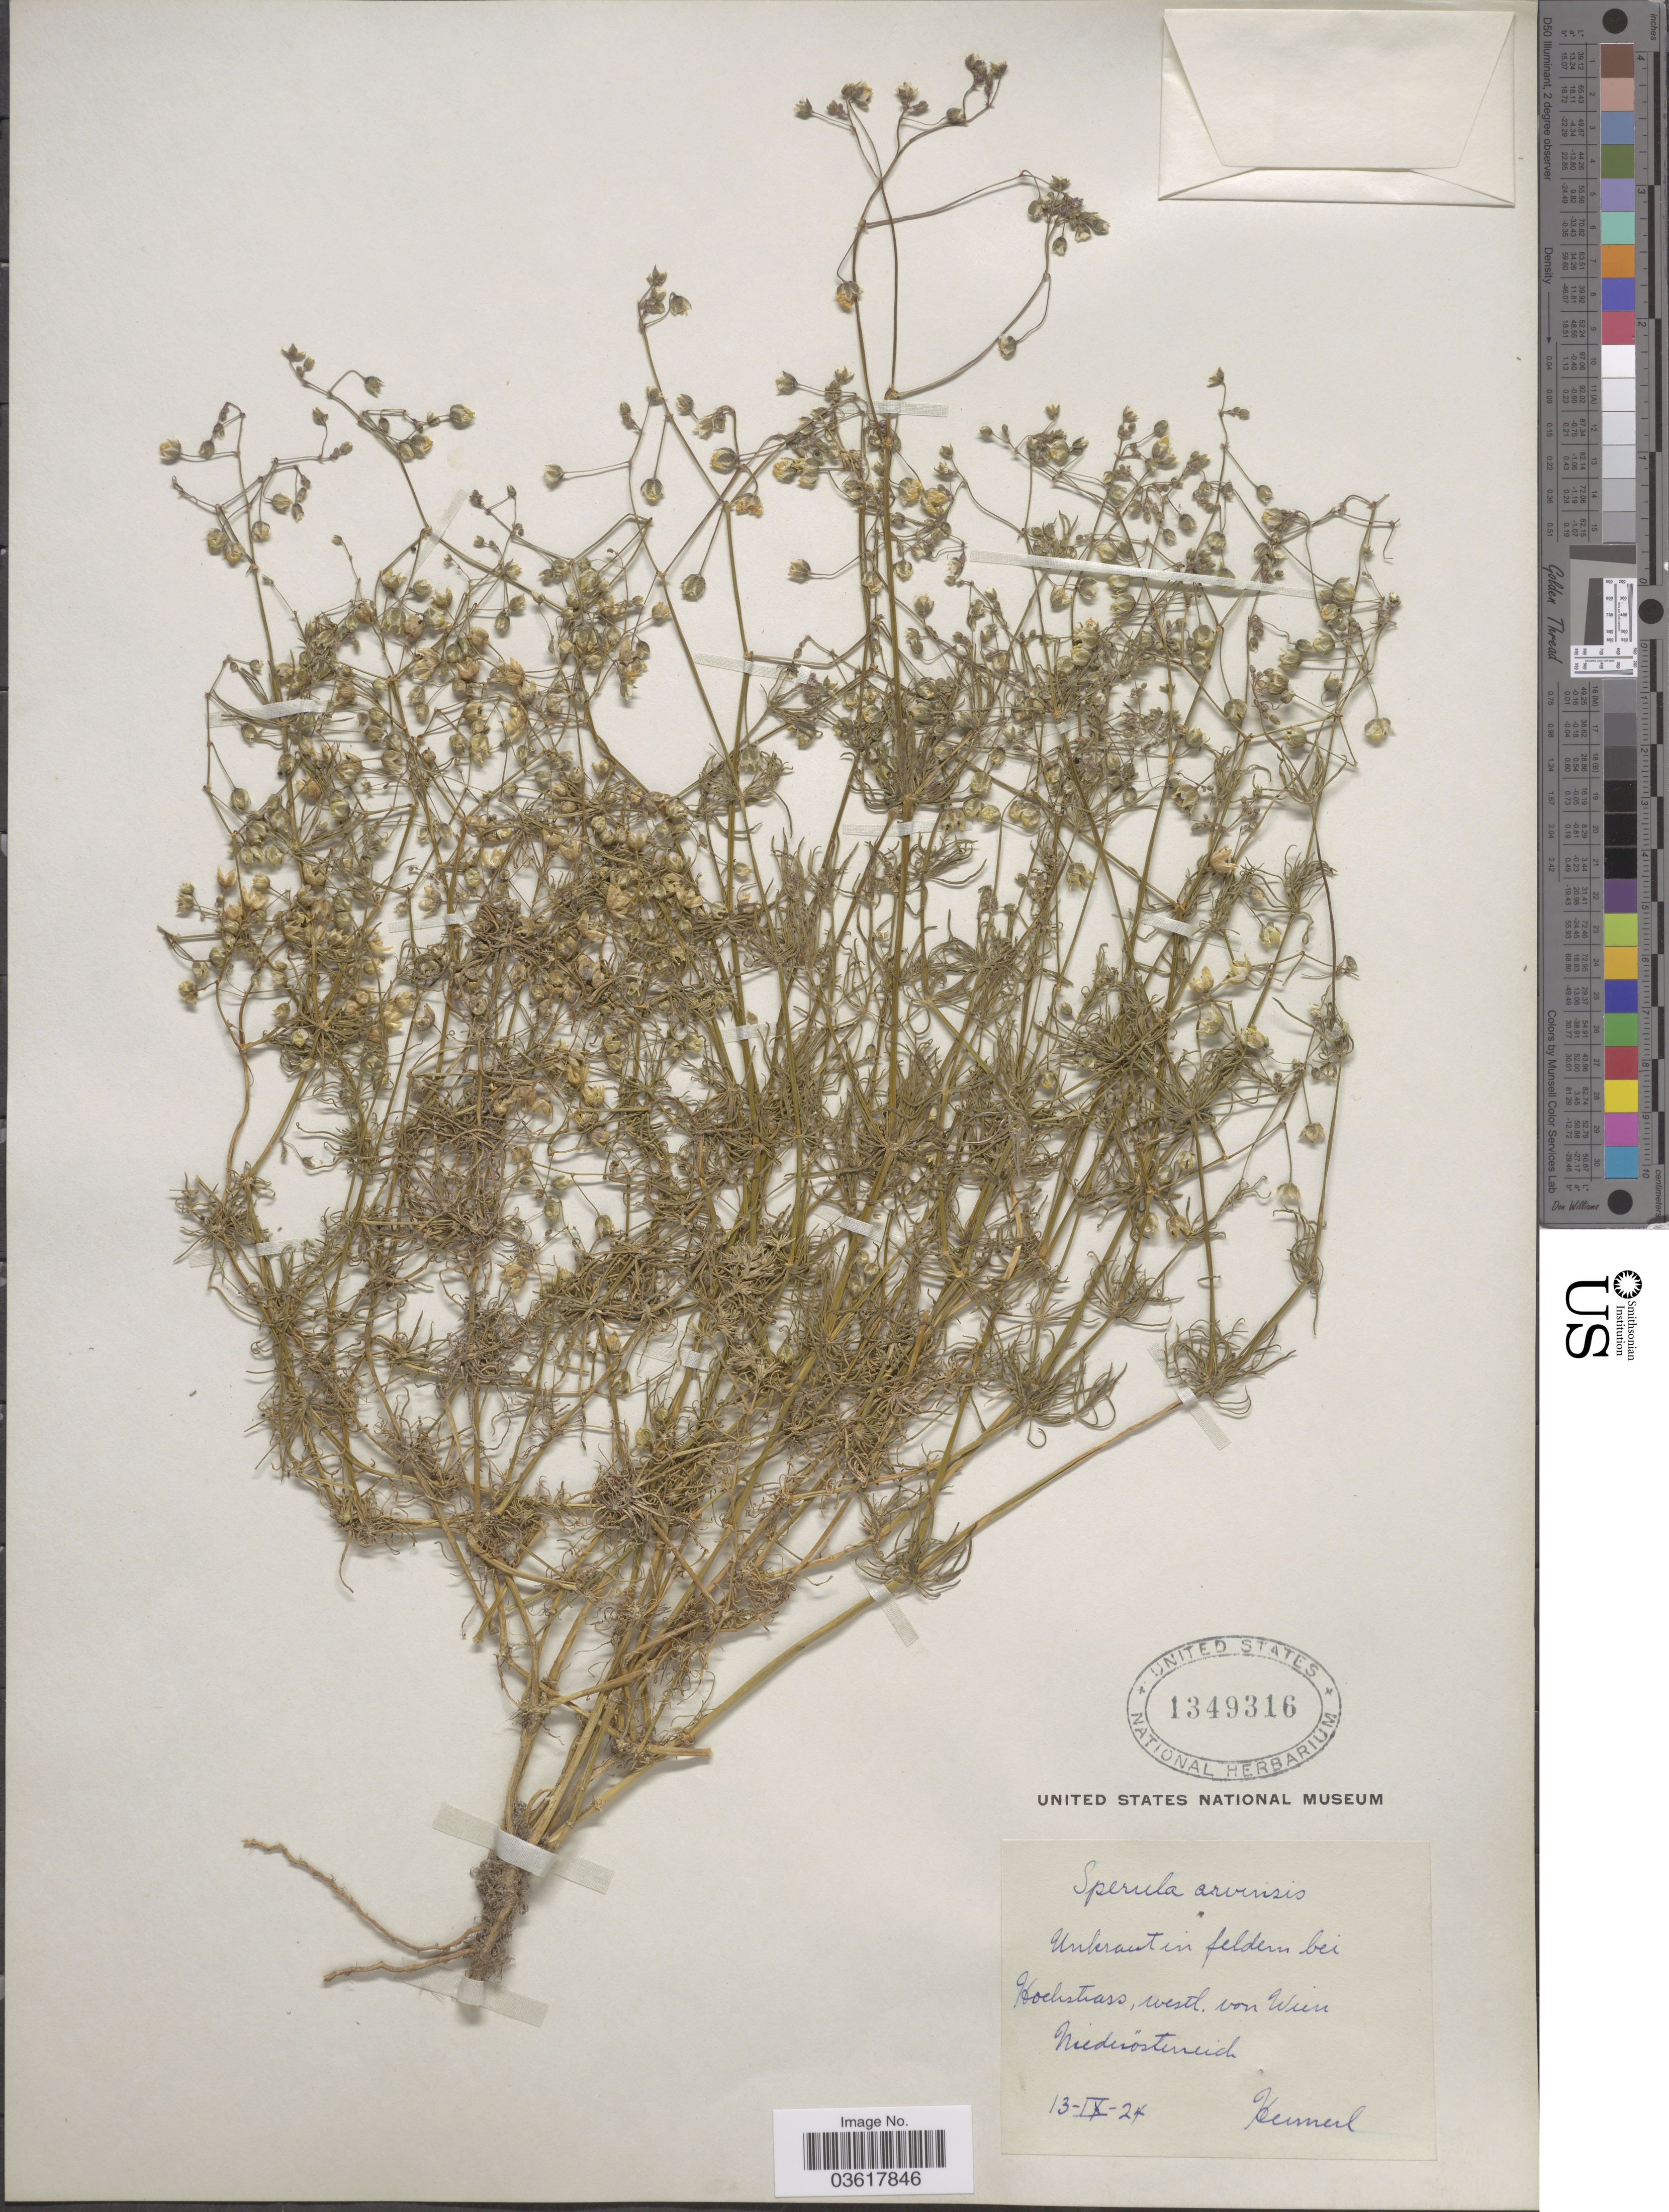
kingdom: Plantae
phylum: Tracheophyta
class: Magnoliopsida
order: Caryophyllales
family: Caryophyllaceae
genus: Spergula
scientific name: Spergula arvensis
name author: L.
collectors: Heimerl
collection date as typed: Transcribed d/m/y: 13/9/24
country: Austria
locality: Hoehstrass, westl. von Wien, Niederösterreich.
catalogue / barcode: US 1349316